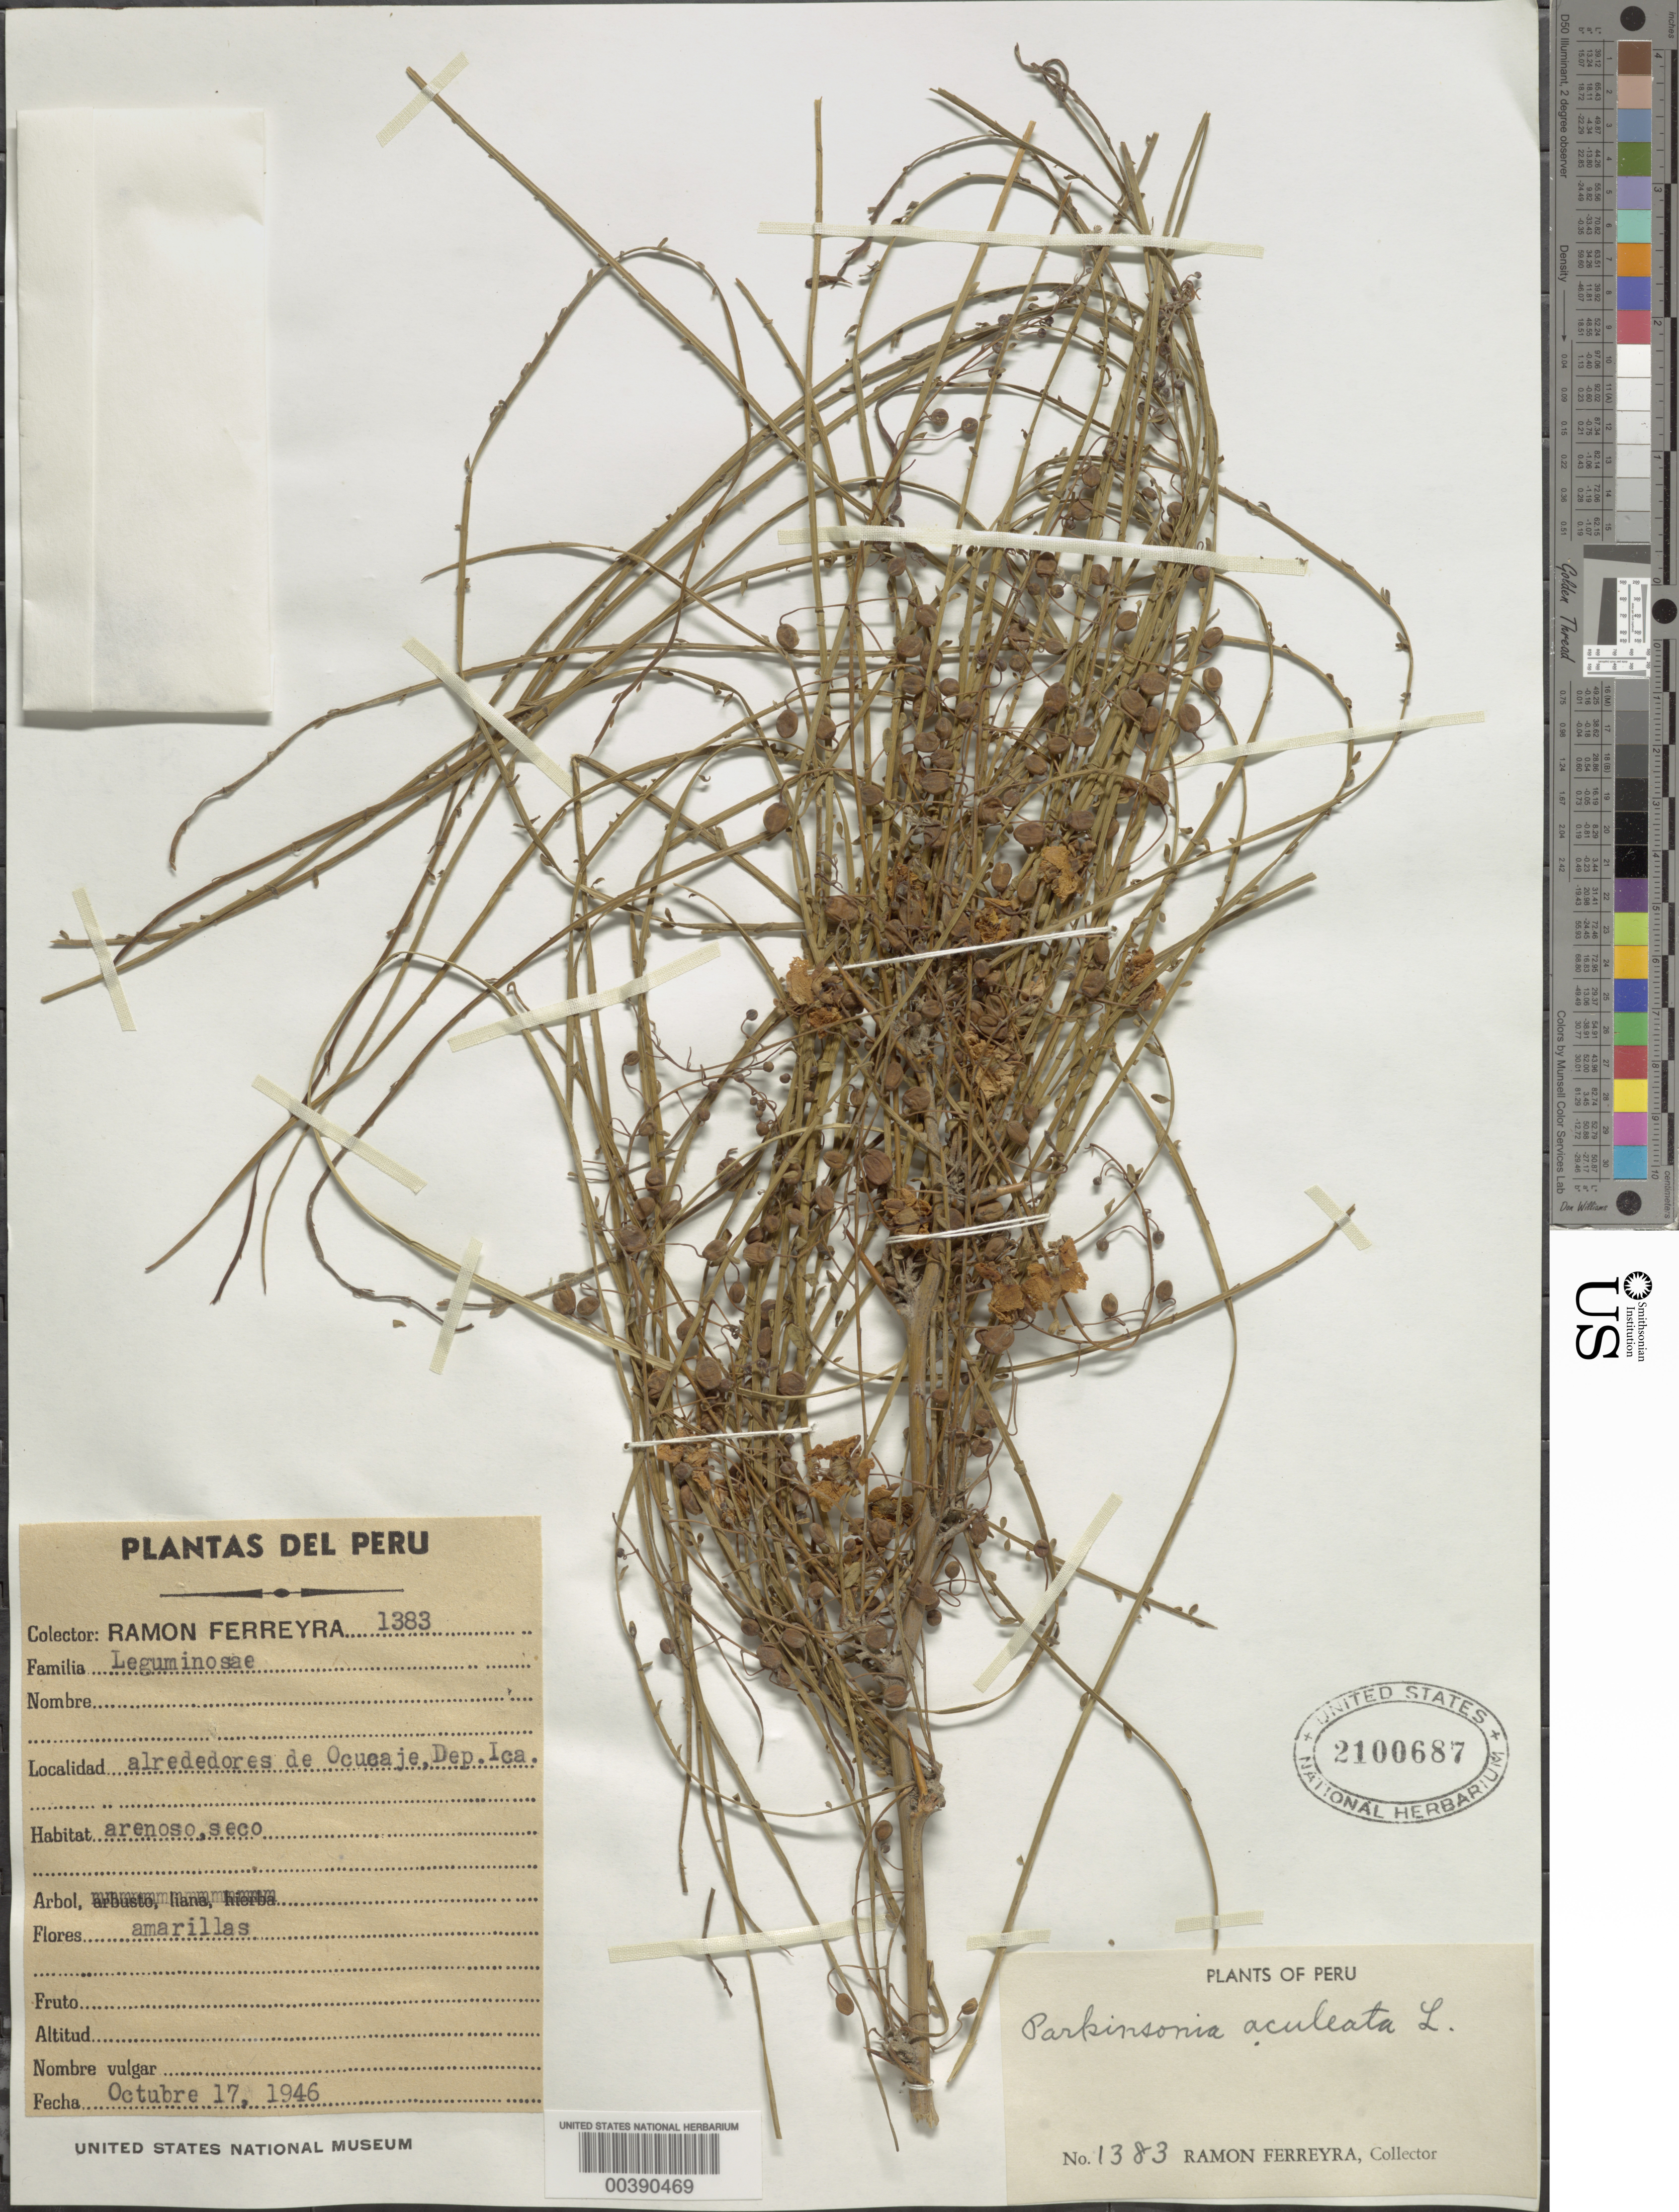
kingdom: Plantae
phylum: Tracheophyta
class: Magnoliopsida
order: Fabales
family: Fabaceae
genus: Parkinsonia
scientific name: Parkinsonia aculeata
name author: L.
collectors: R. A. Ferreyra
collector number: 1383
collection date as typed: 17 Oct 1946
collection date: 1946-10-17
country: Peru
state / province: Ica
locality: Alrededores de ocucaje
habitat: Arenoso, seco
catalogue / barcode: US 2100687